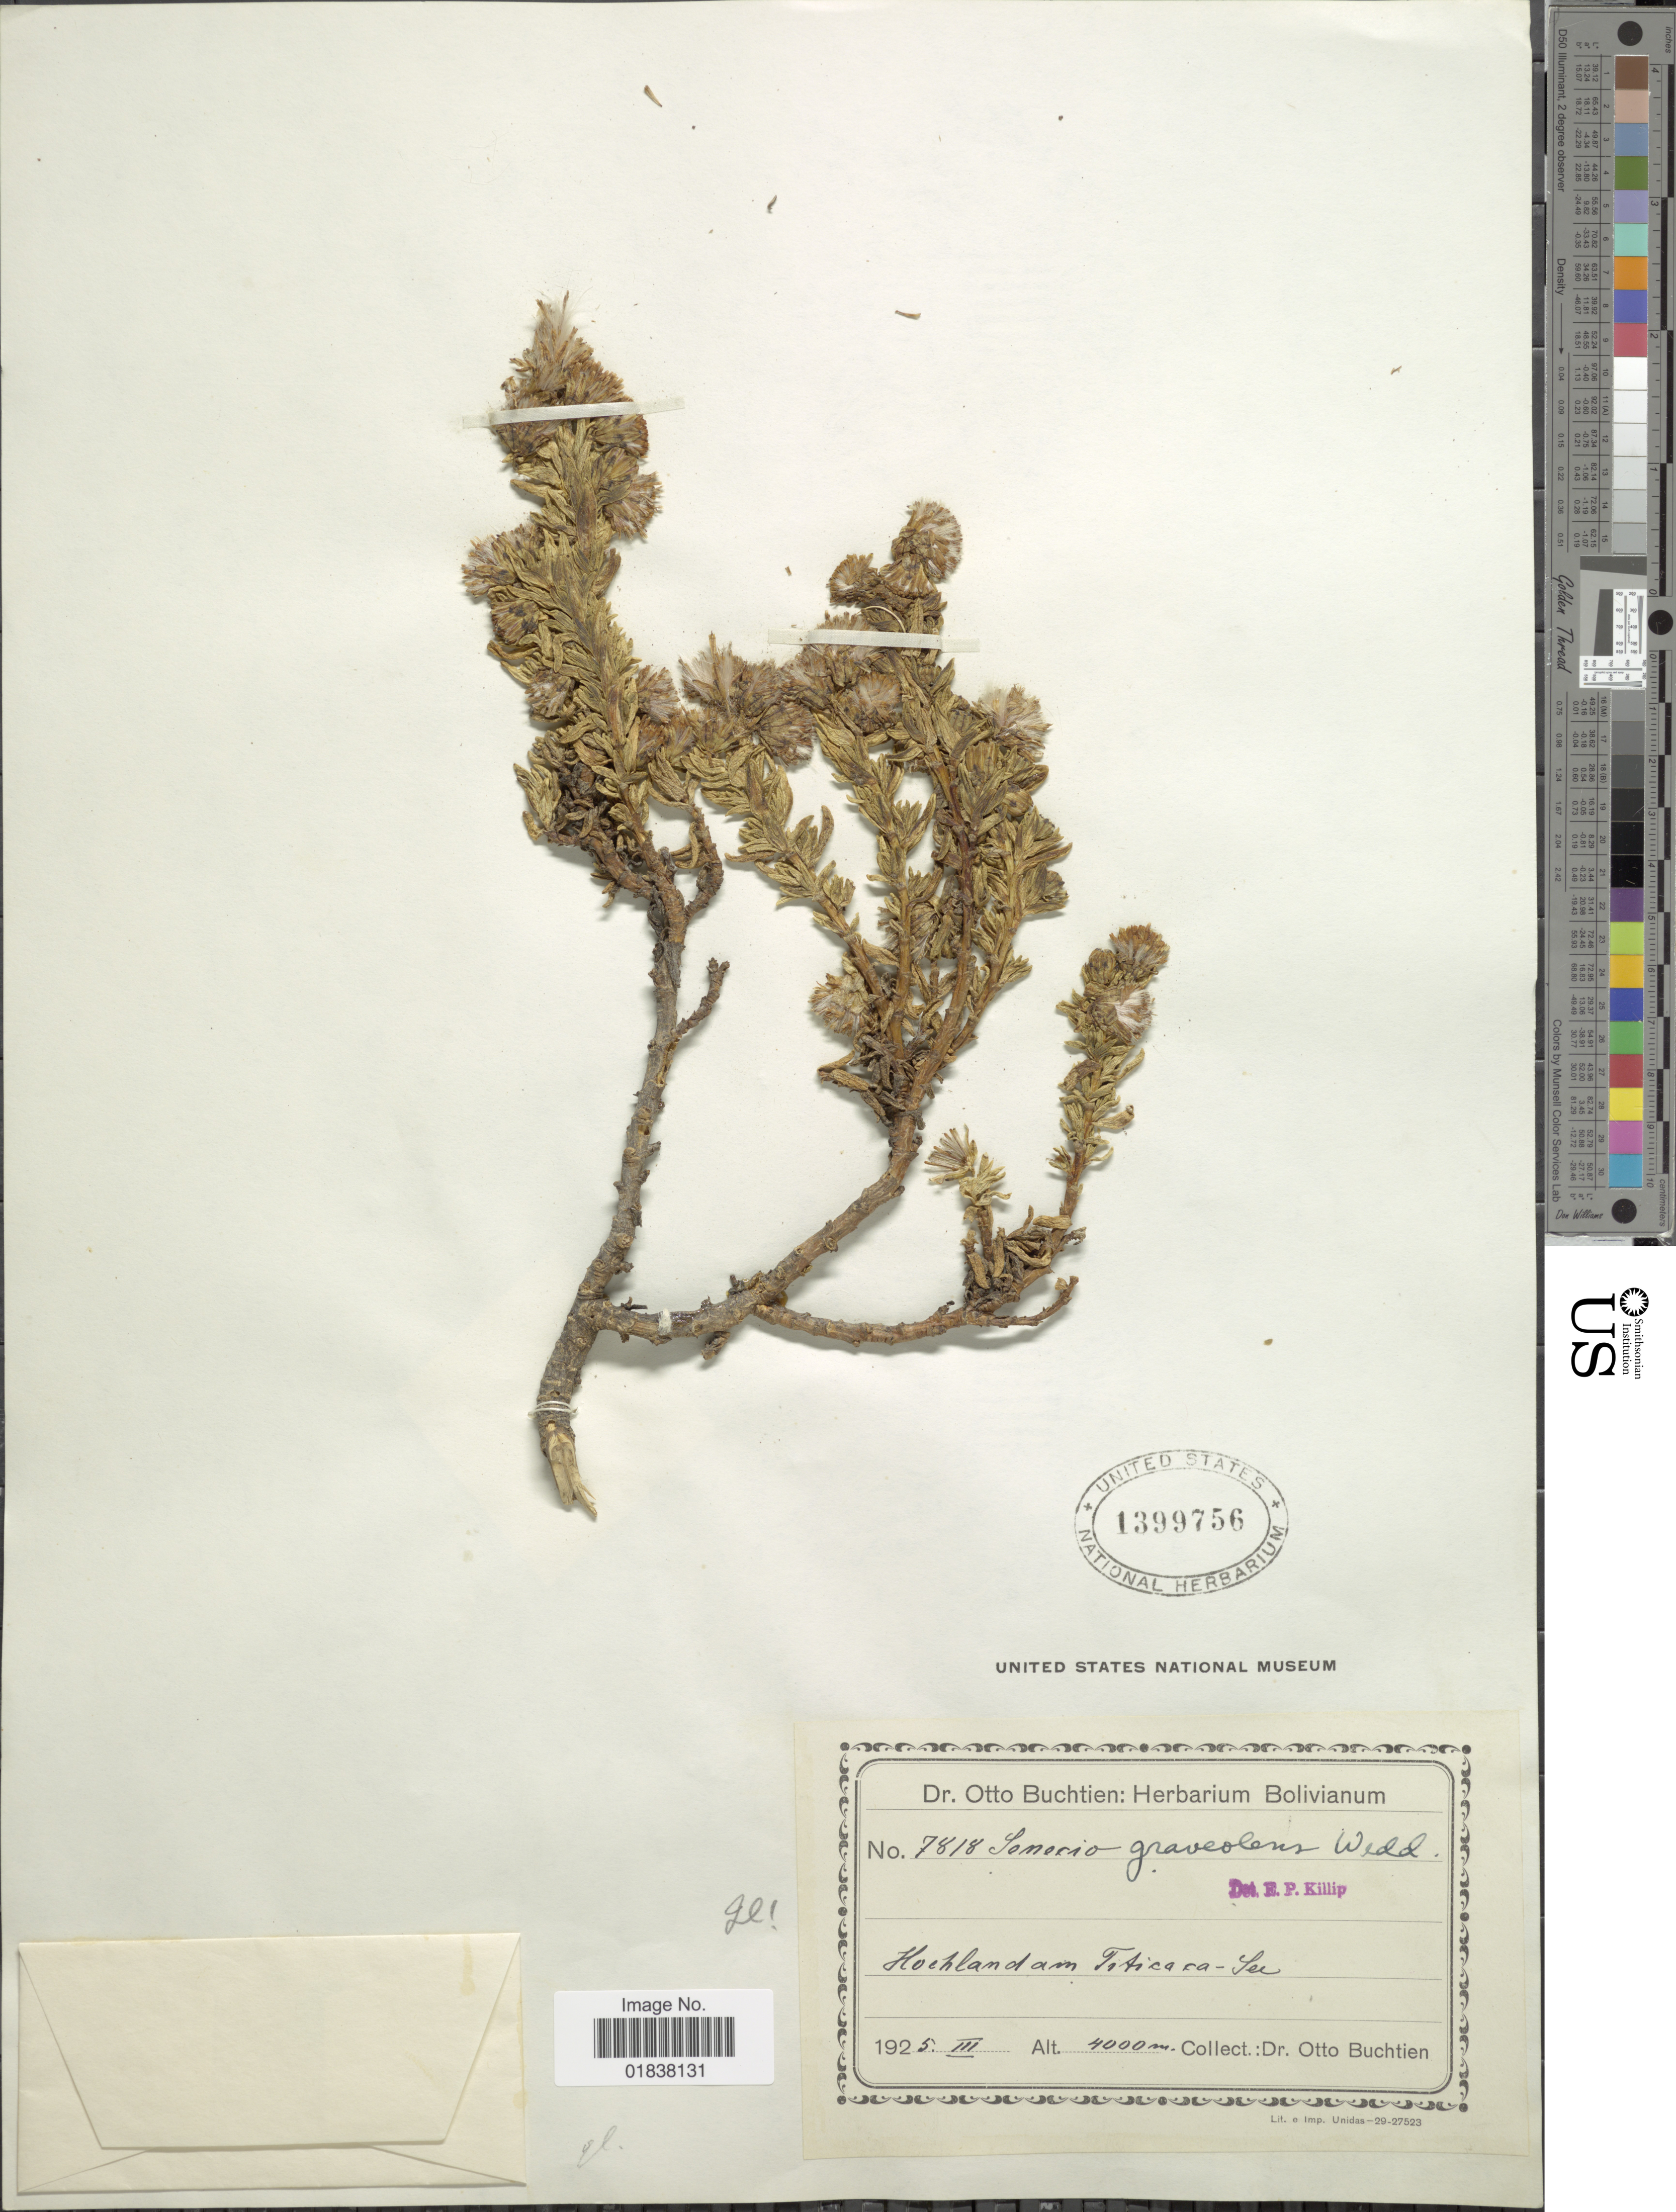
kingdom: Plantae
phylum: Tracheophyta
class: Magnoliopsida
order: Asterales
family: Asteraceae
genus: Senecio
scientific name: Senecio nutans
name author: Sch. Bip.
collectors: O. Buchtien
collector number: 7818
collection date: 1925-03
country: Bolivia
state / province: La Paz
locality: Highland at Titicaca Isla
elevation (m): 4000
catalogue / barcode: US 1399756